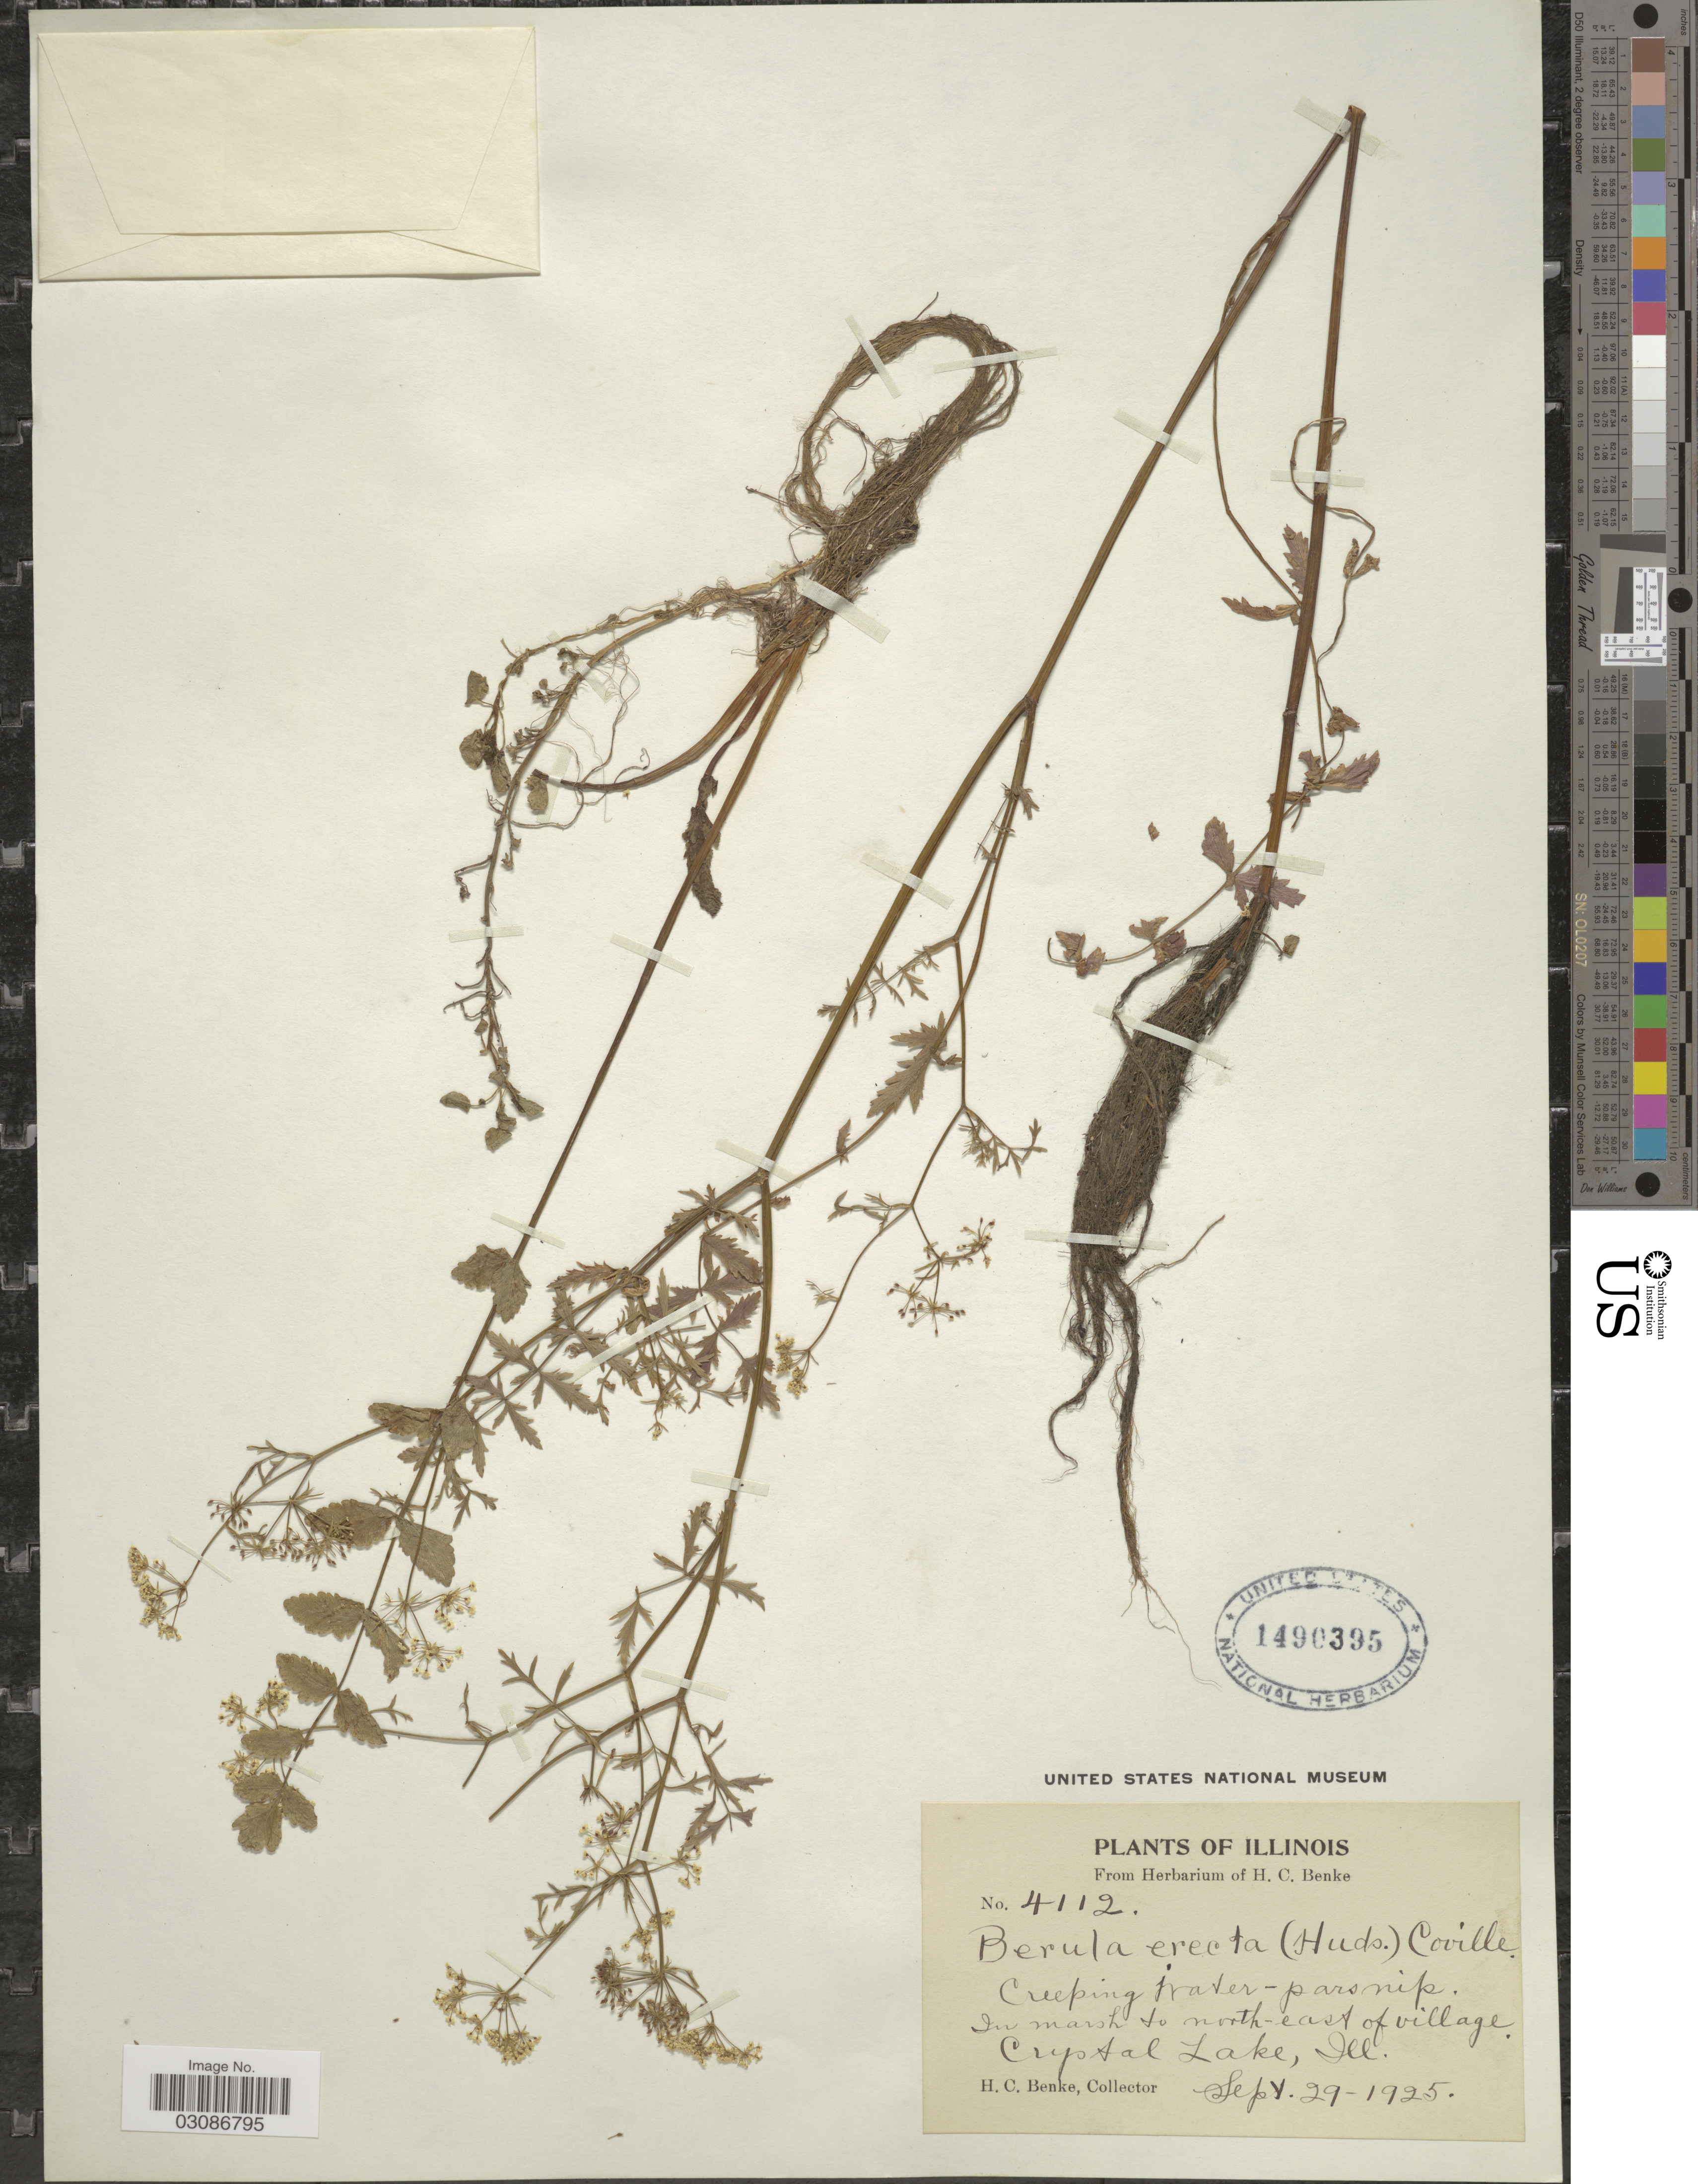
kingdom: Plantae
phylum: Tracheophyta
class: Magnoliopsida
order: Apiales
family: Apiaceae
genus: Berula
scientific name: Berula erecta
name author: (Huds.) Coville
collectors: H. Benke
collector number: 4112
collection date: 1925-09-29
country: United States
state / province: Illinois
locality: In marsh to north-east of village Crystal Lake, Ill.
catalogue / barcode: US 1490395